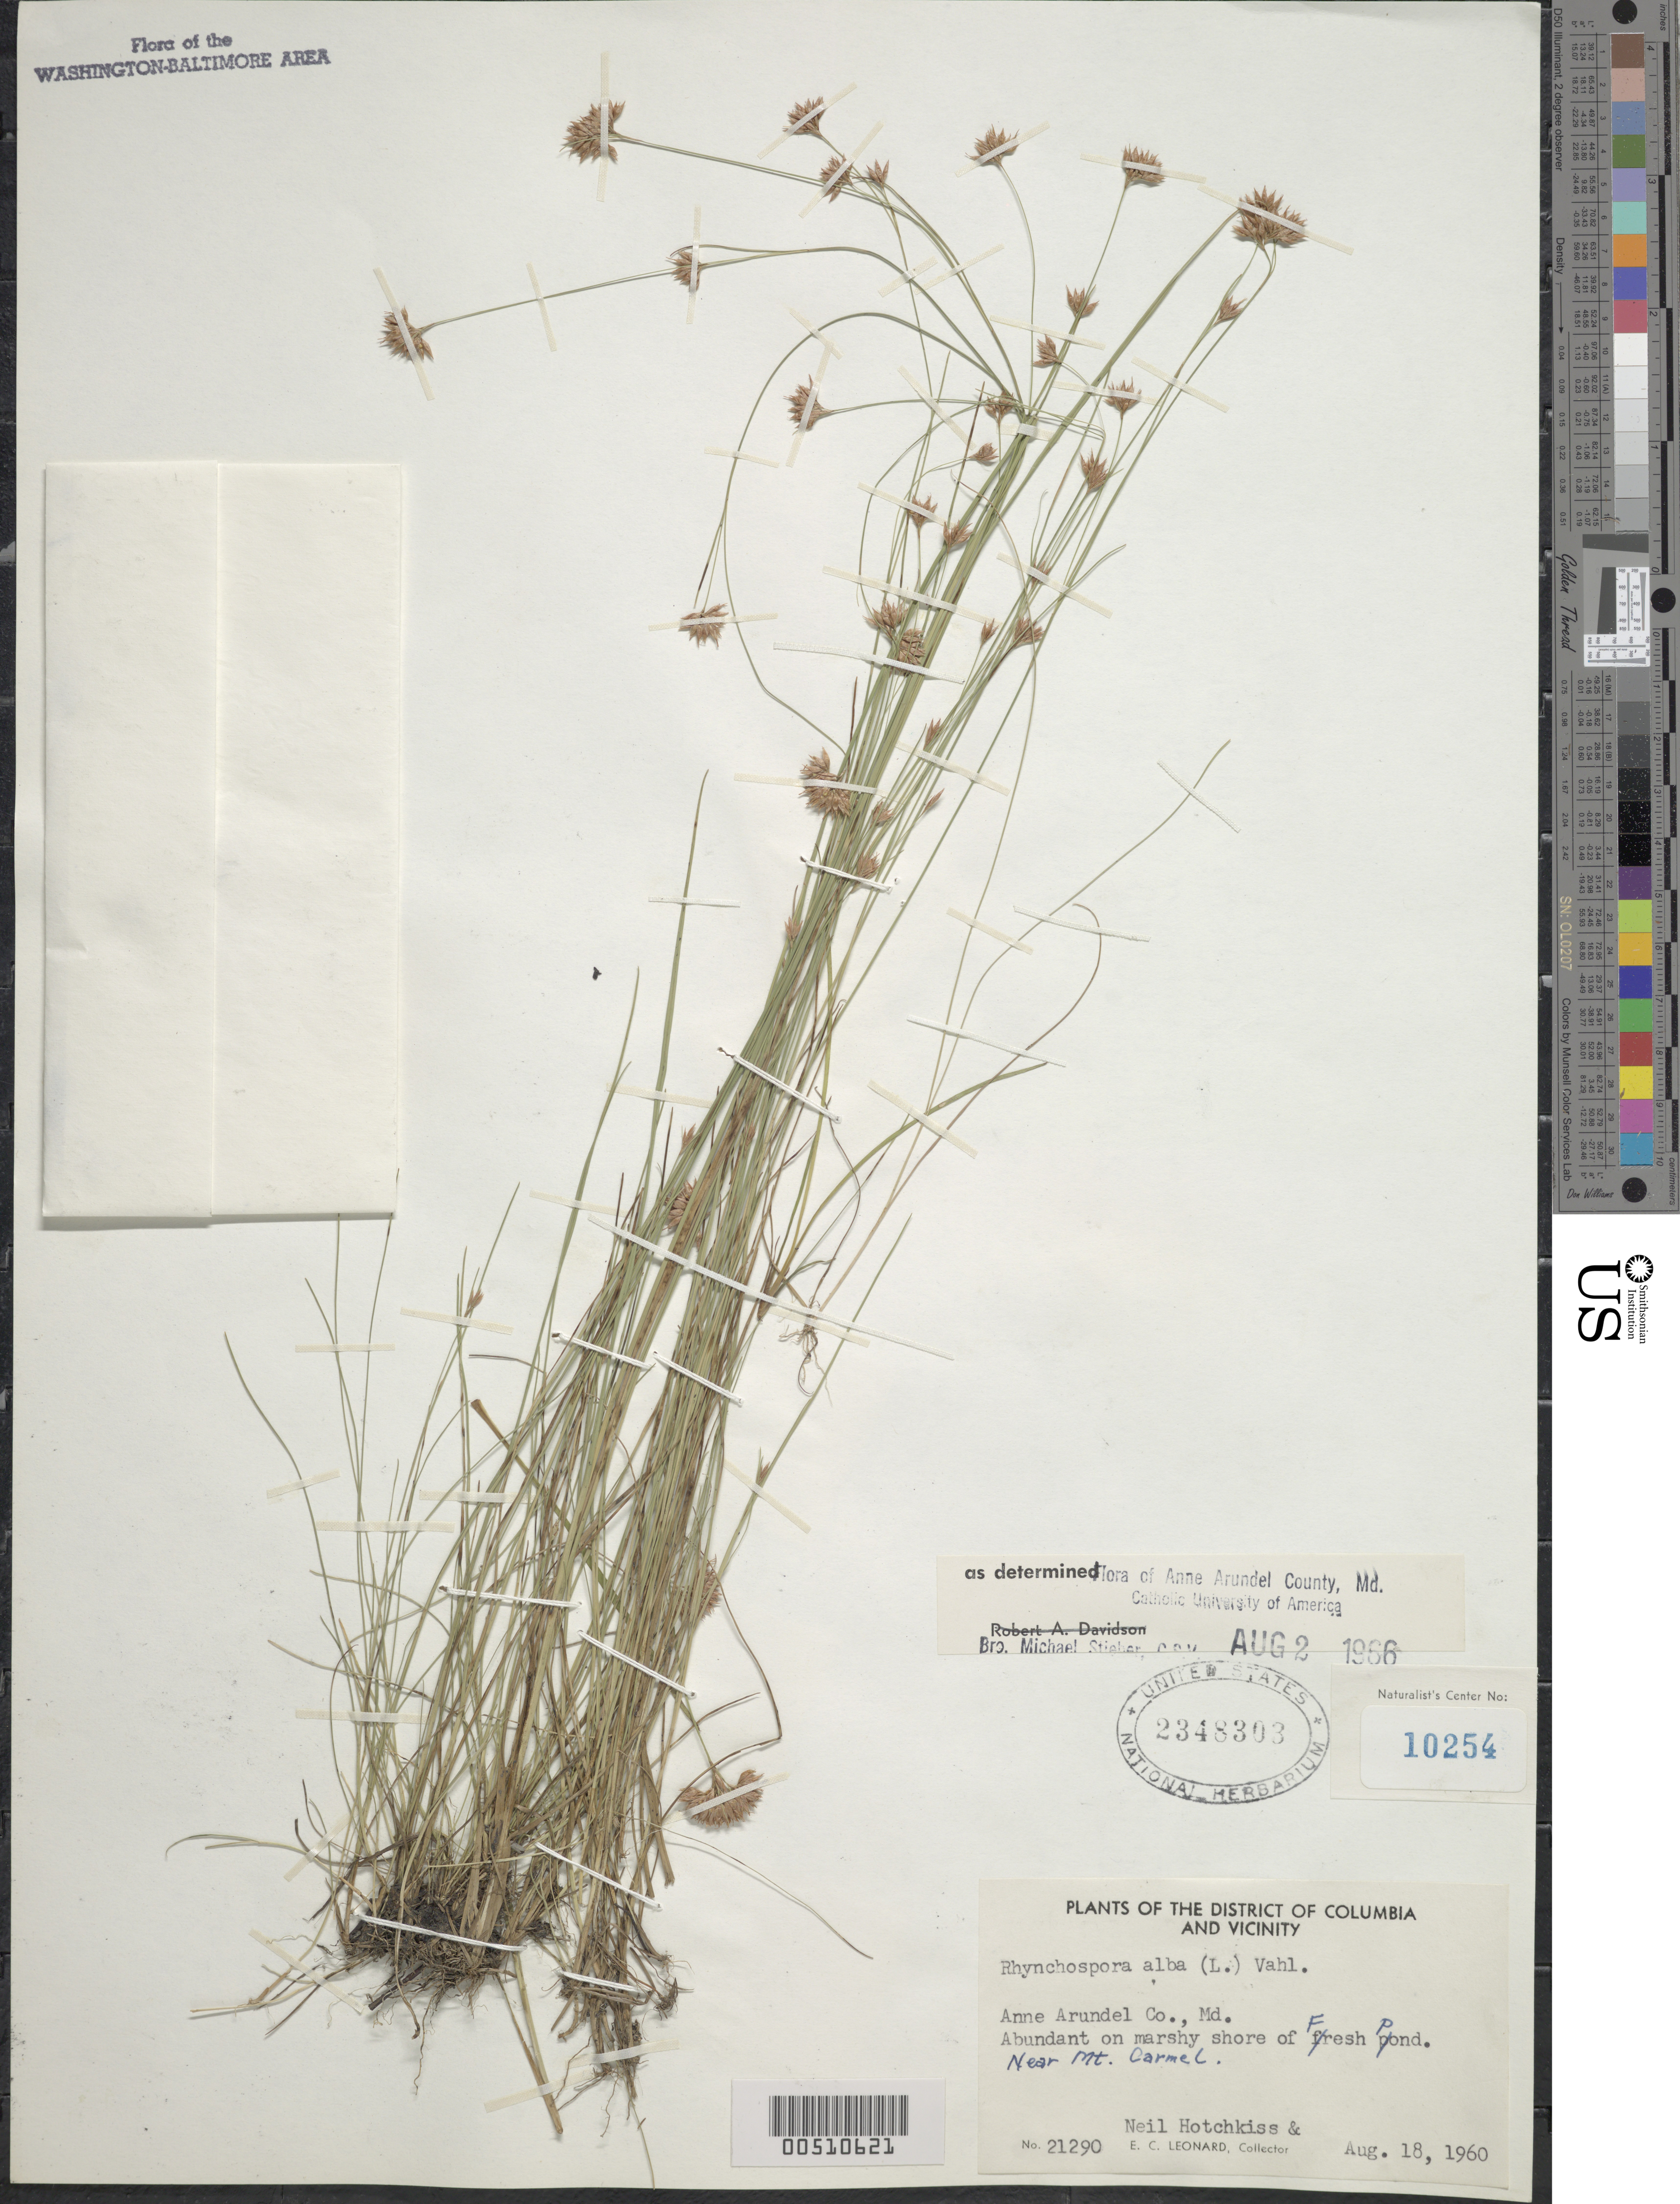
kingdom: Plantae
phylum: Tracheophyta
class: Liliopsida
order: Poales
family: Cyperaceae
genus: Rhynchospora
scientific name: Rhynchospora alba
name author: (L.) Vahl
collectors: N. Hotchkiss & E. C. Leonard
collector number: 21290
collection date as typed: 18 Aug 1960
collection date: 1960-08-18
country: United States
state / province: Maryland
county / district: Anne Arundel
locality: Fresh Pond, near Mt. Carmel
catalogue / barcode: US 2348303